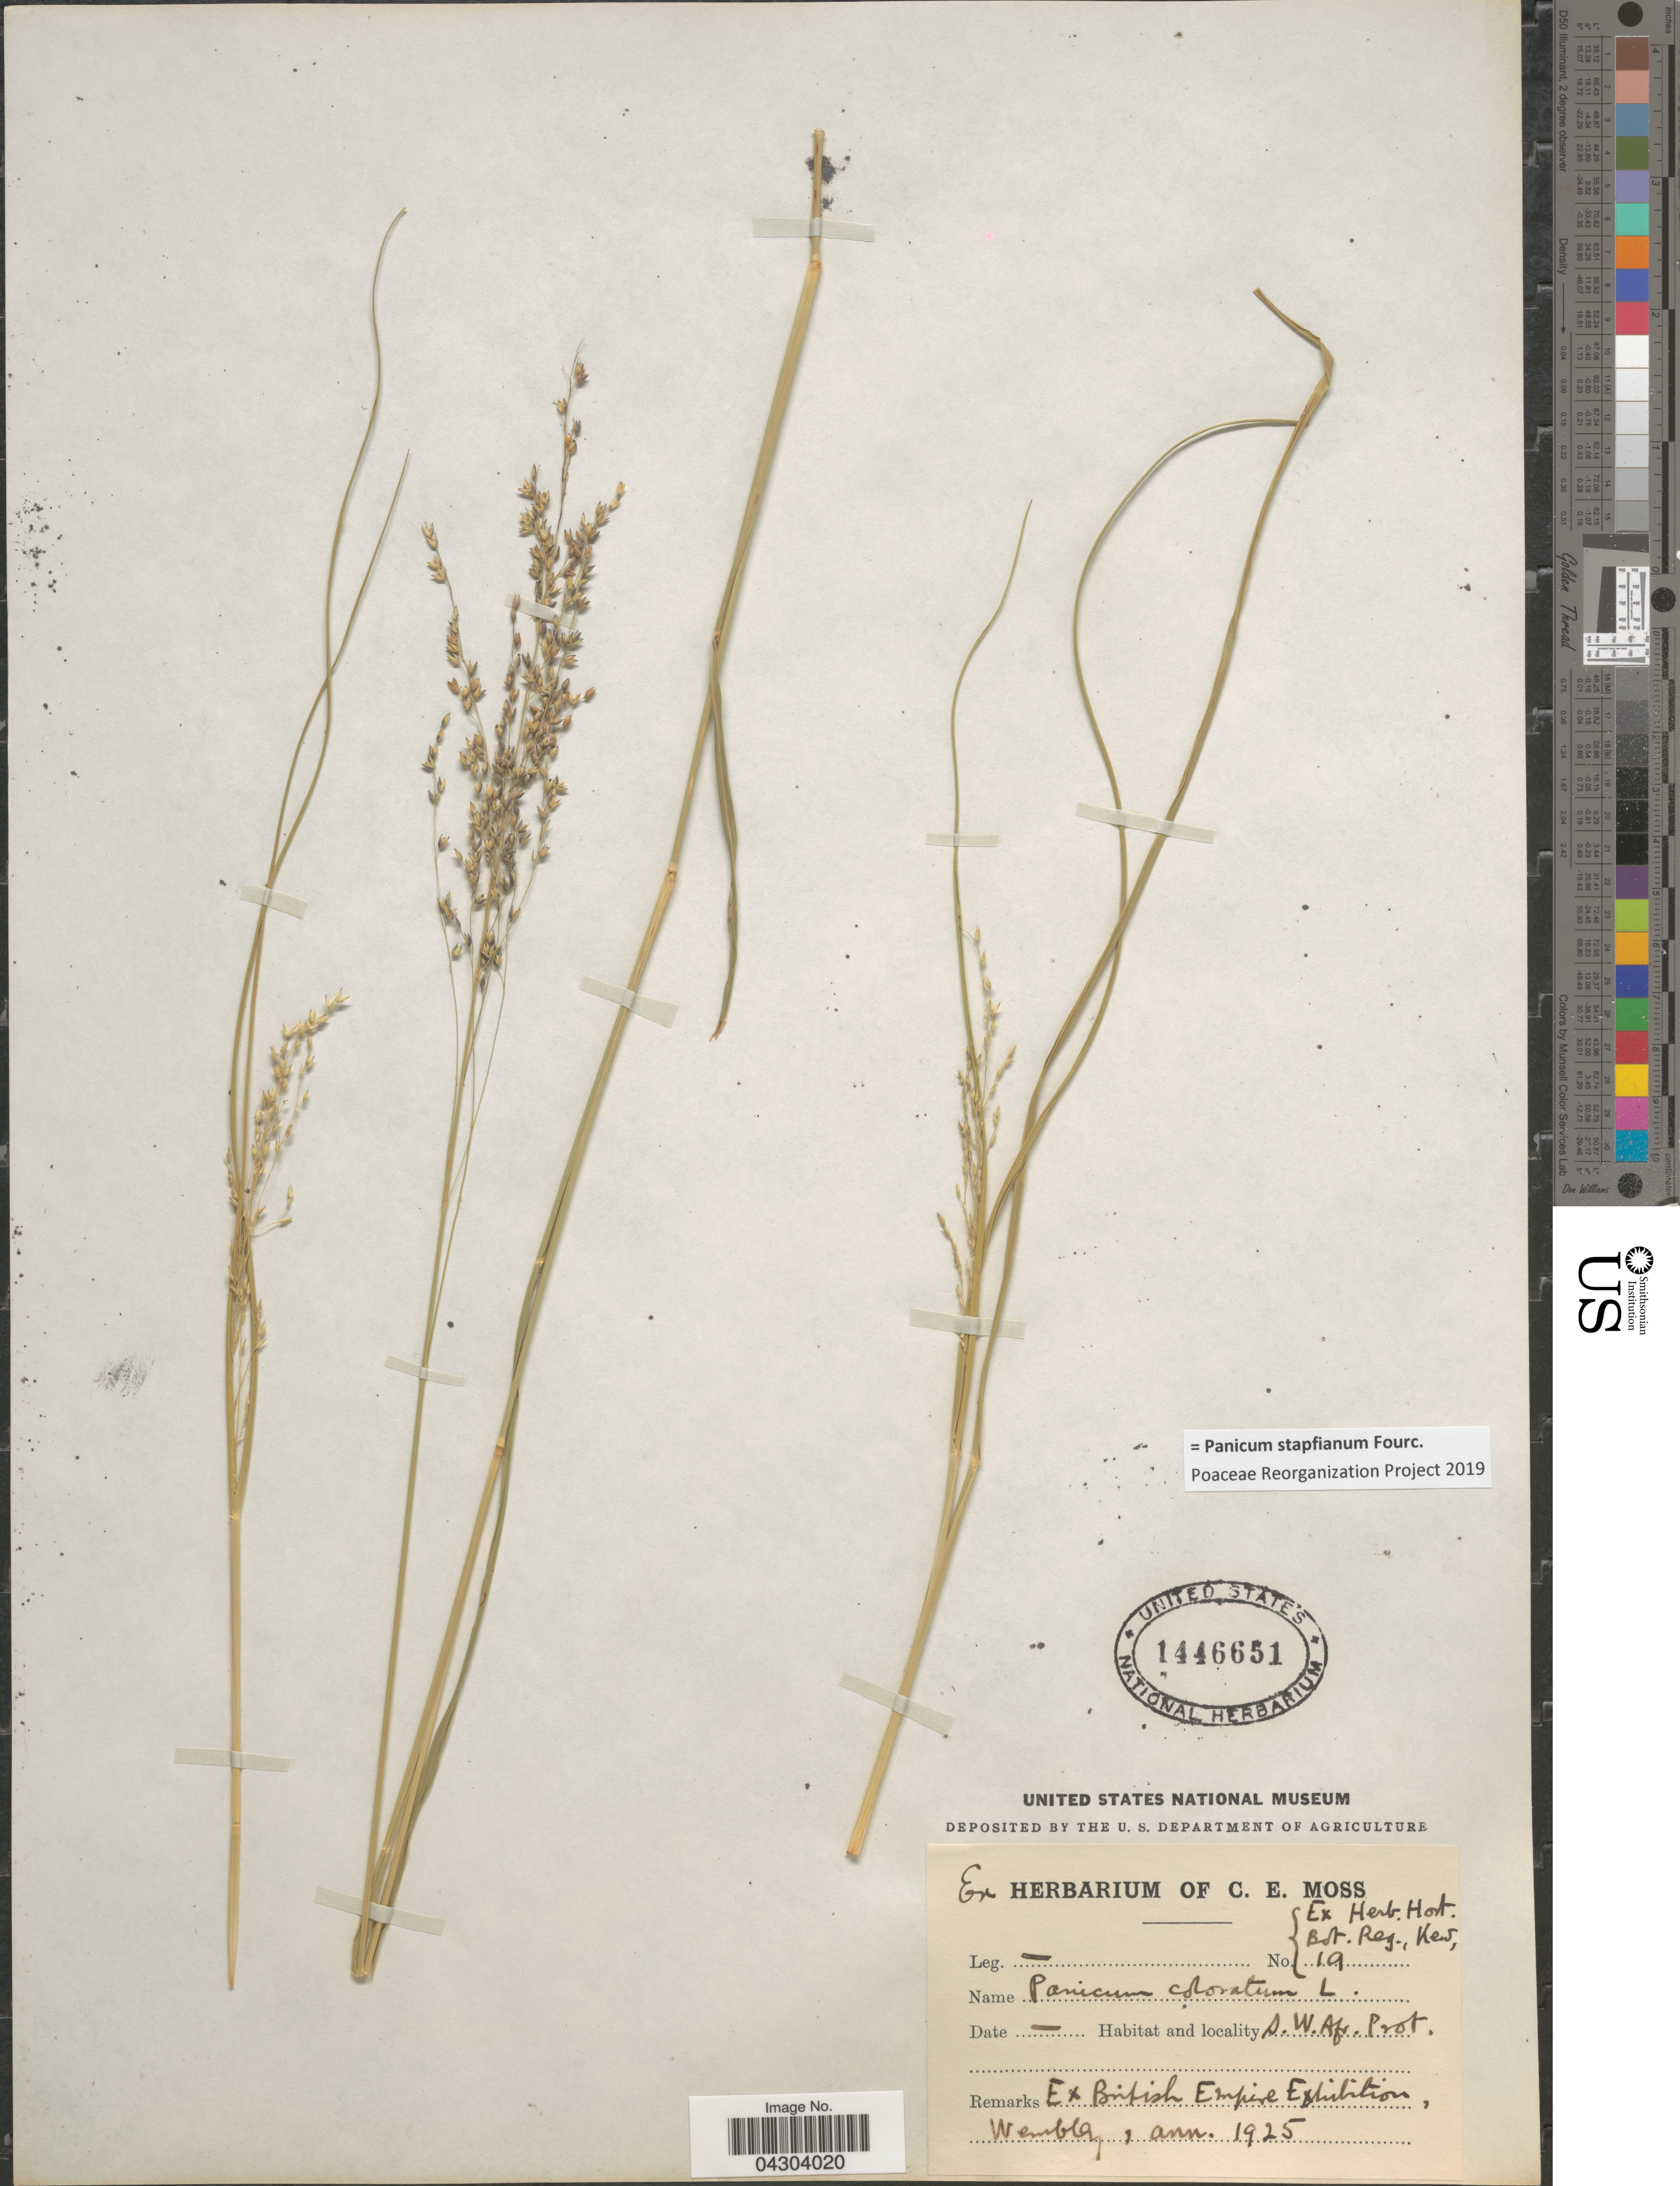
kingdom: Plantae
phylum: Tracheophyta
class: Liliopsida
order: Poales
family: Poaceae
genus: Panicum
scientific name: Panicum stapfianum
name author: Fourc.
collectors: Ex Herb. of C. E. Moss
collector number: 19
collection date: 1925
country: Namibia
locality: S.W. Afr. Prot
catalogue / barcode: US 1446651